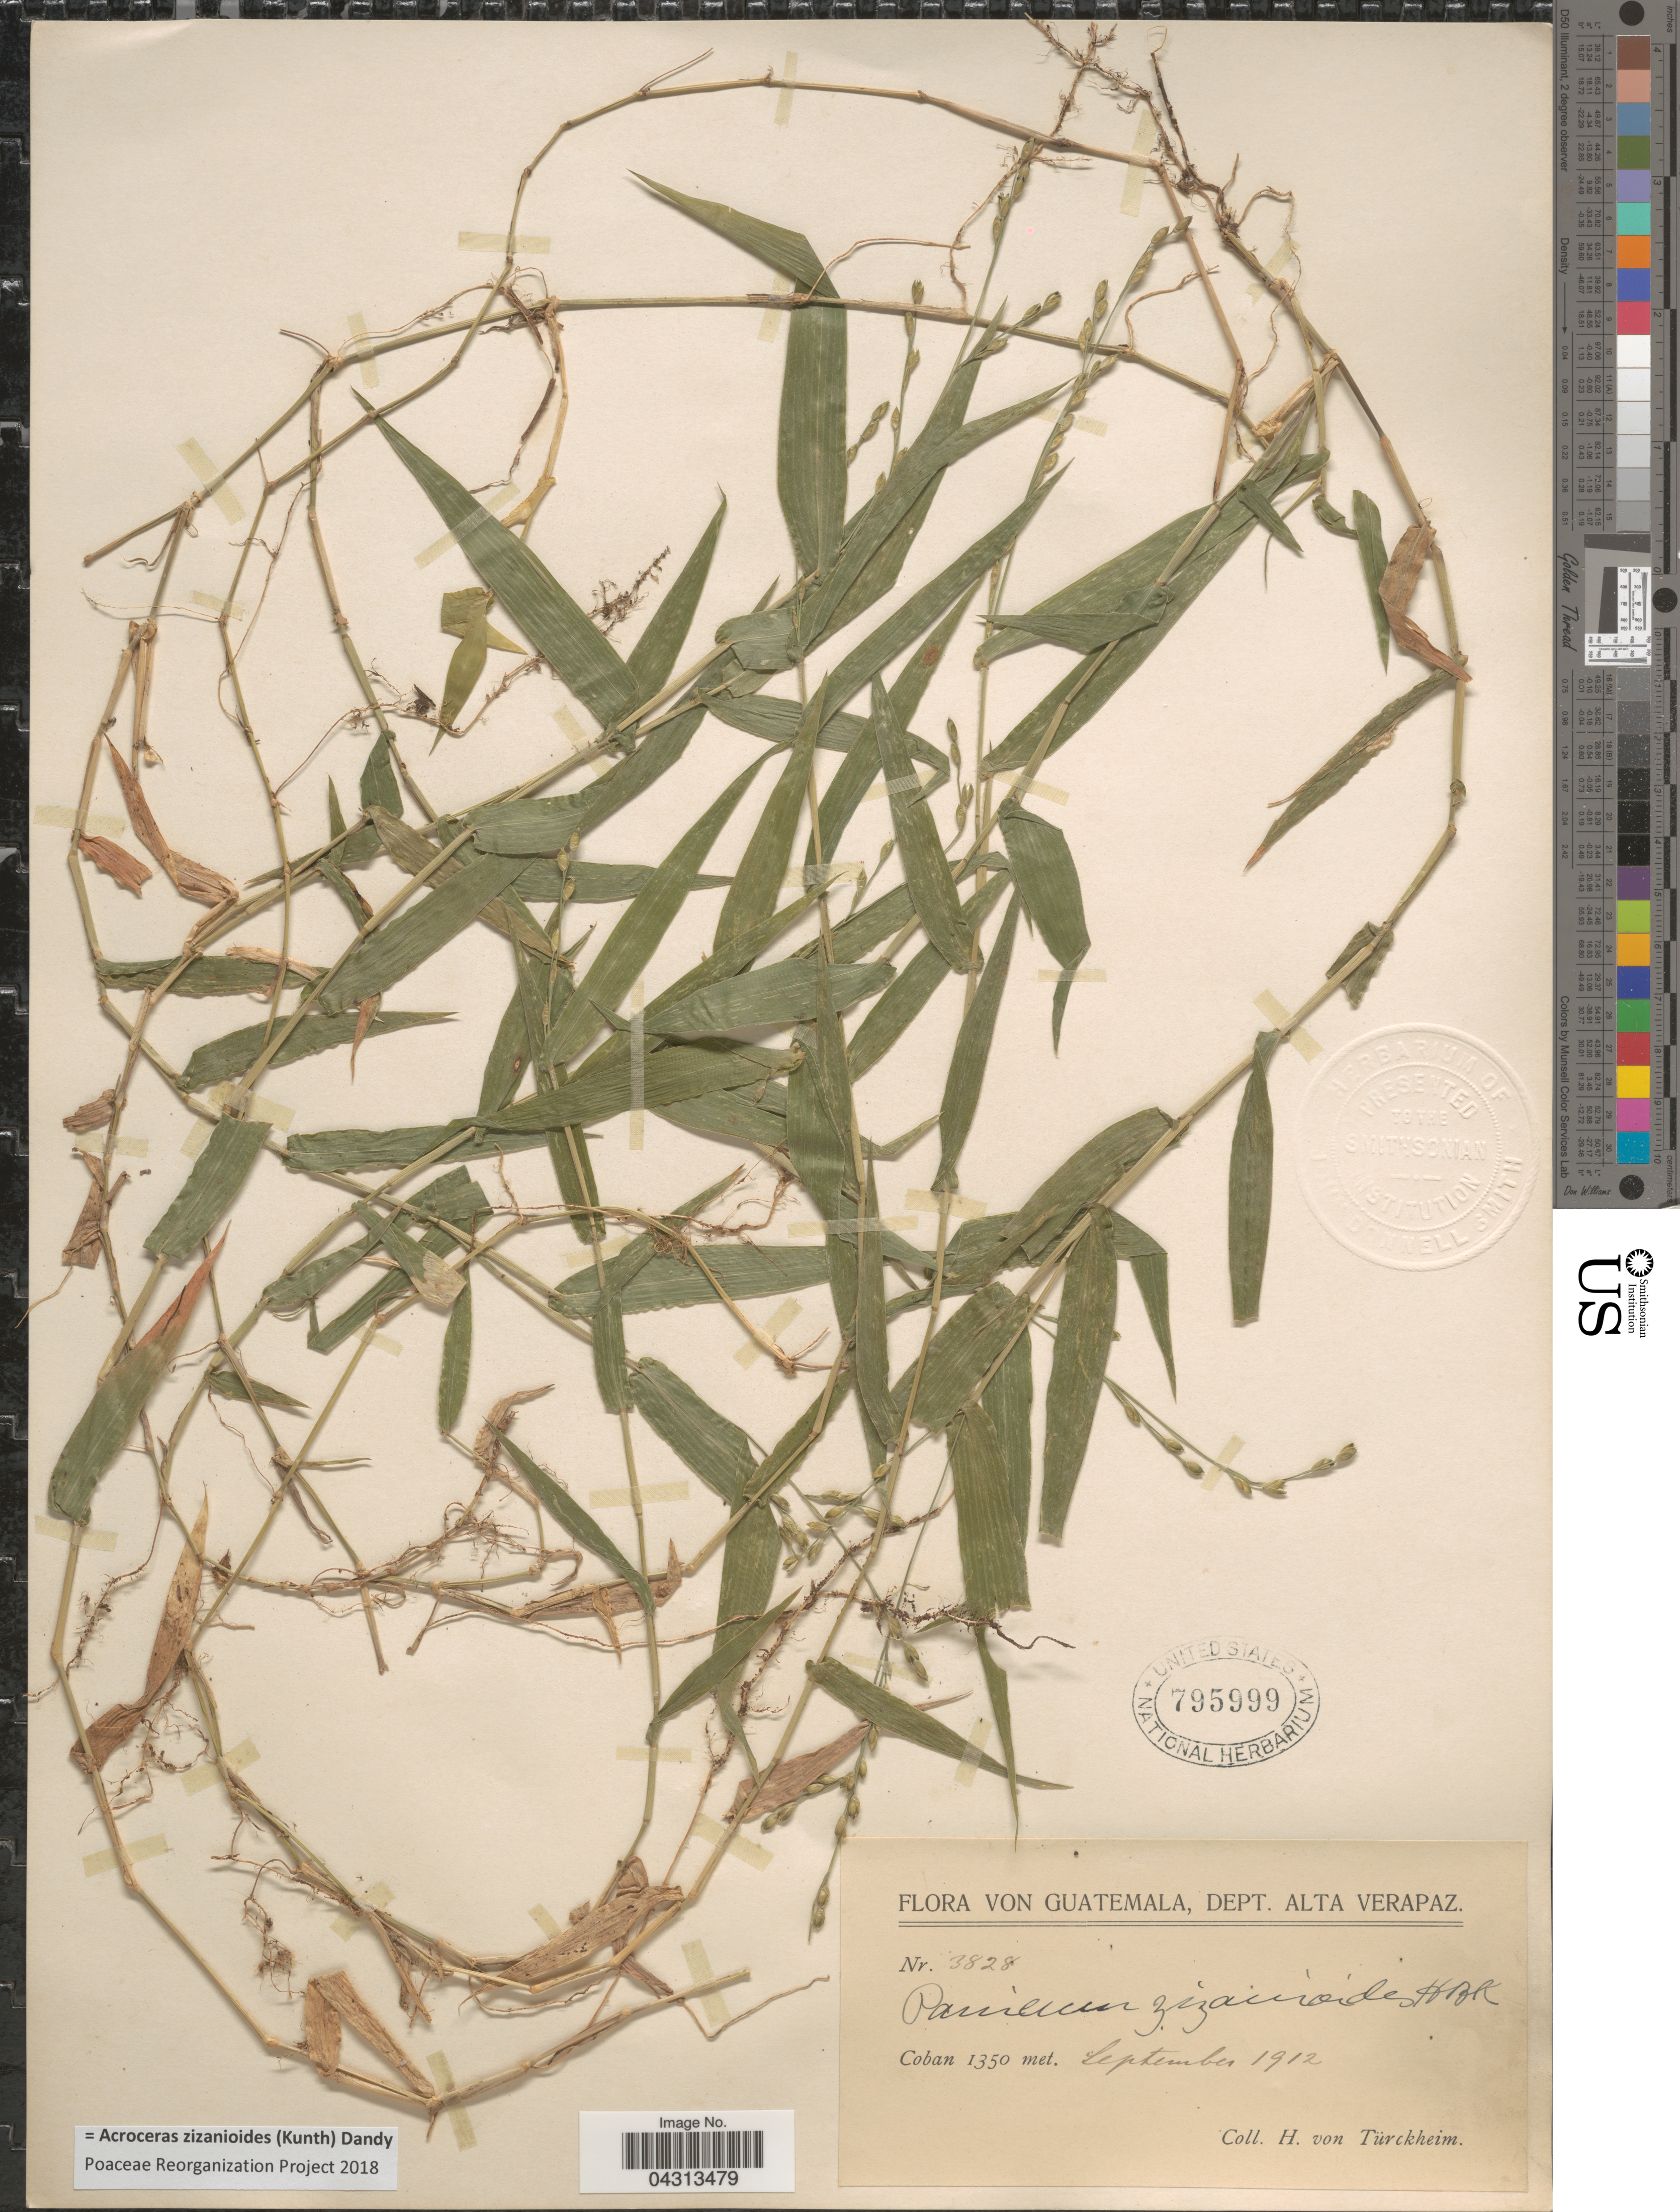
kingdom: Plantae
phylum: Tracheophyta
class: Liliopsida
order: Poales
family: Poaceae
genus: Acroceras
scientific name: Acroceras zizanioides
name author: (Kunth) Dandy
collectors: H. von Türckheim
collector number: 3828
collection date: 1912-09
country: Guatemala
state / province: Alta Verapaz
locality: Dept. Alta Verapaz. Coban.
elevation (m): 1350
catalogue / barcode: US 795999